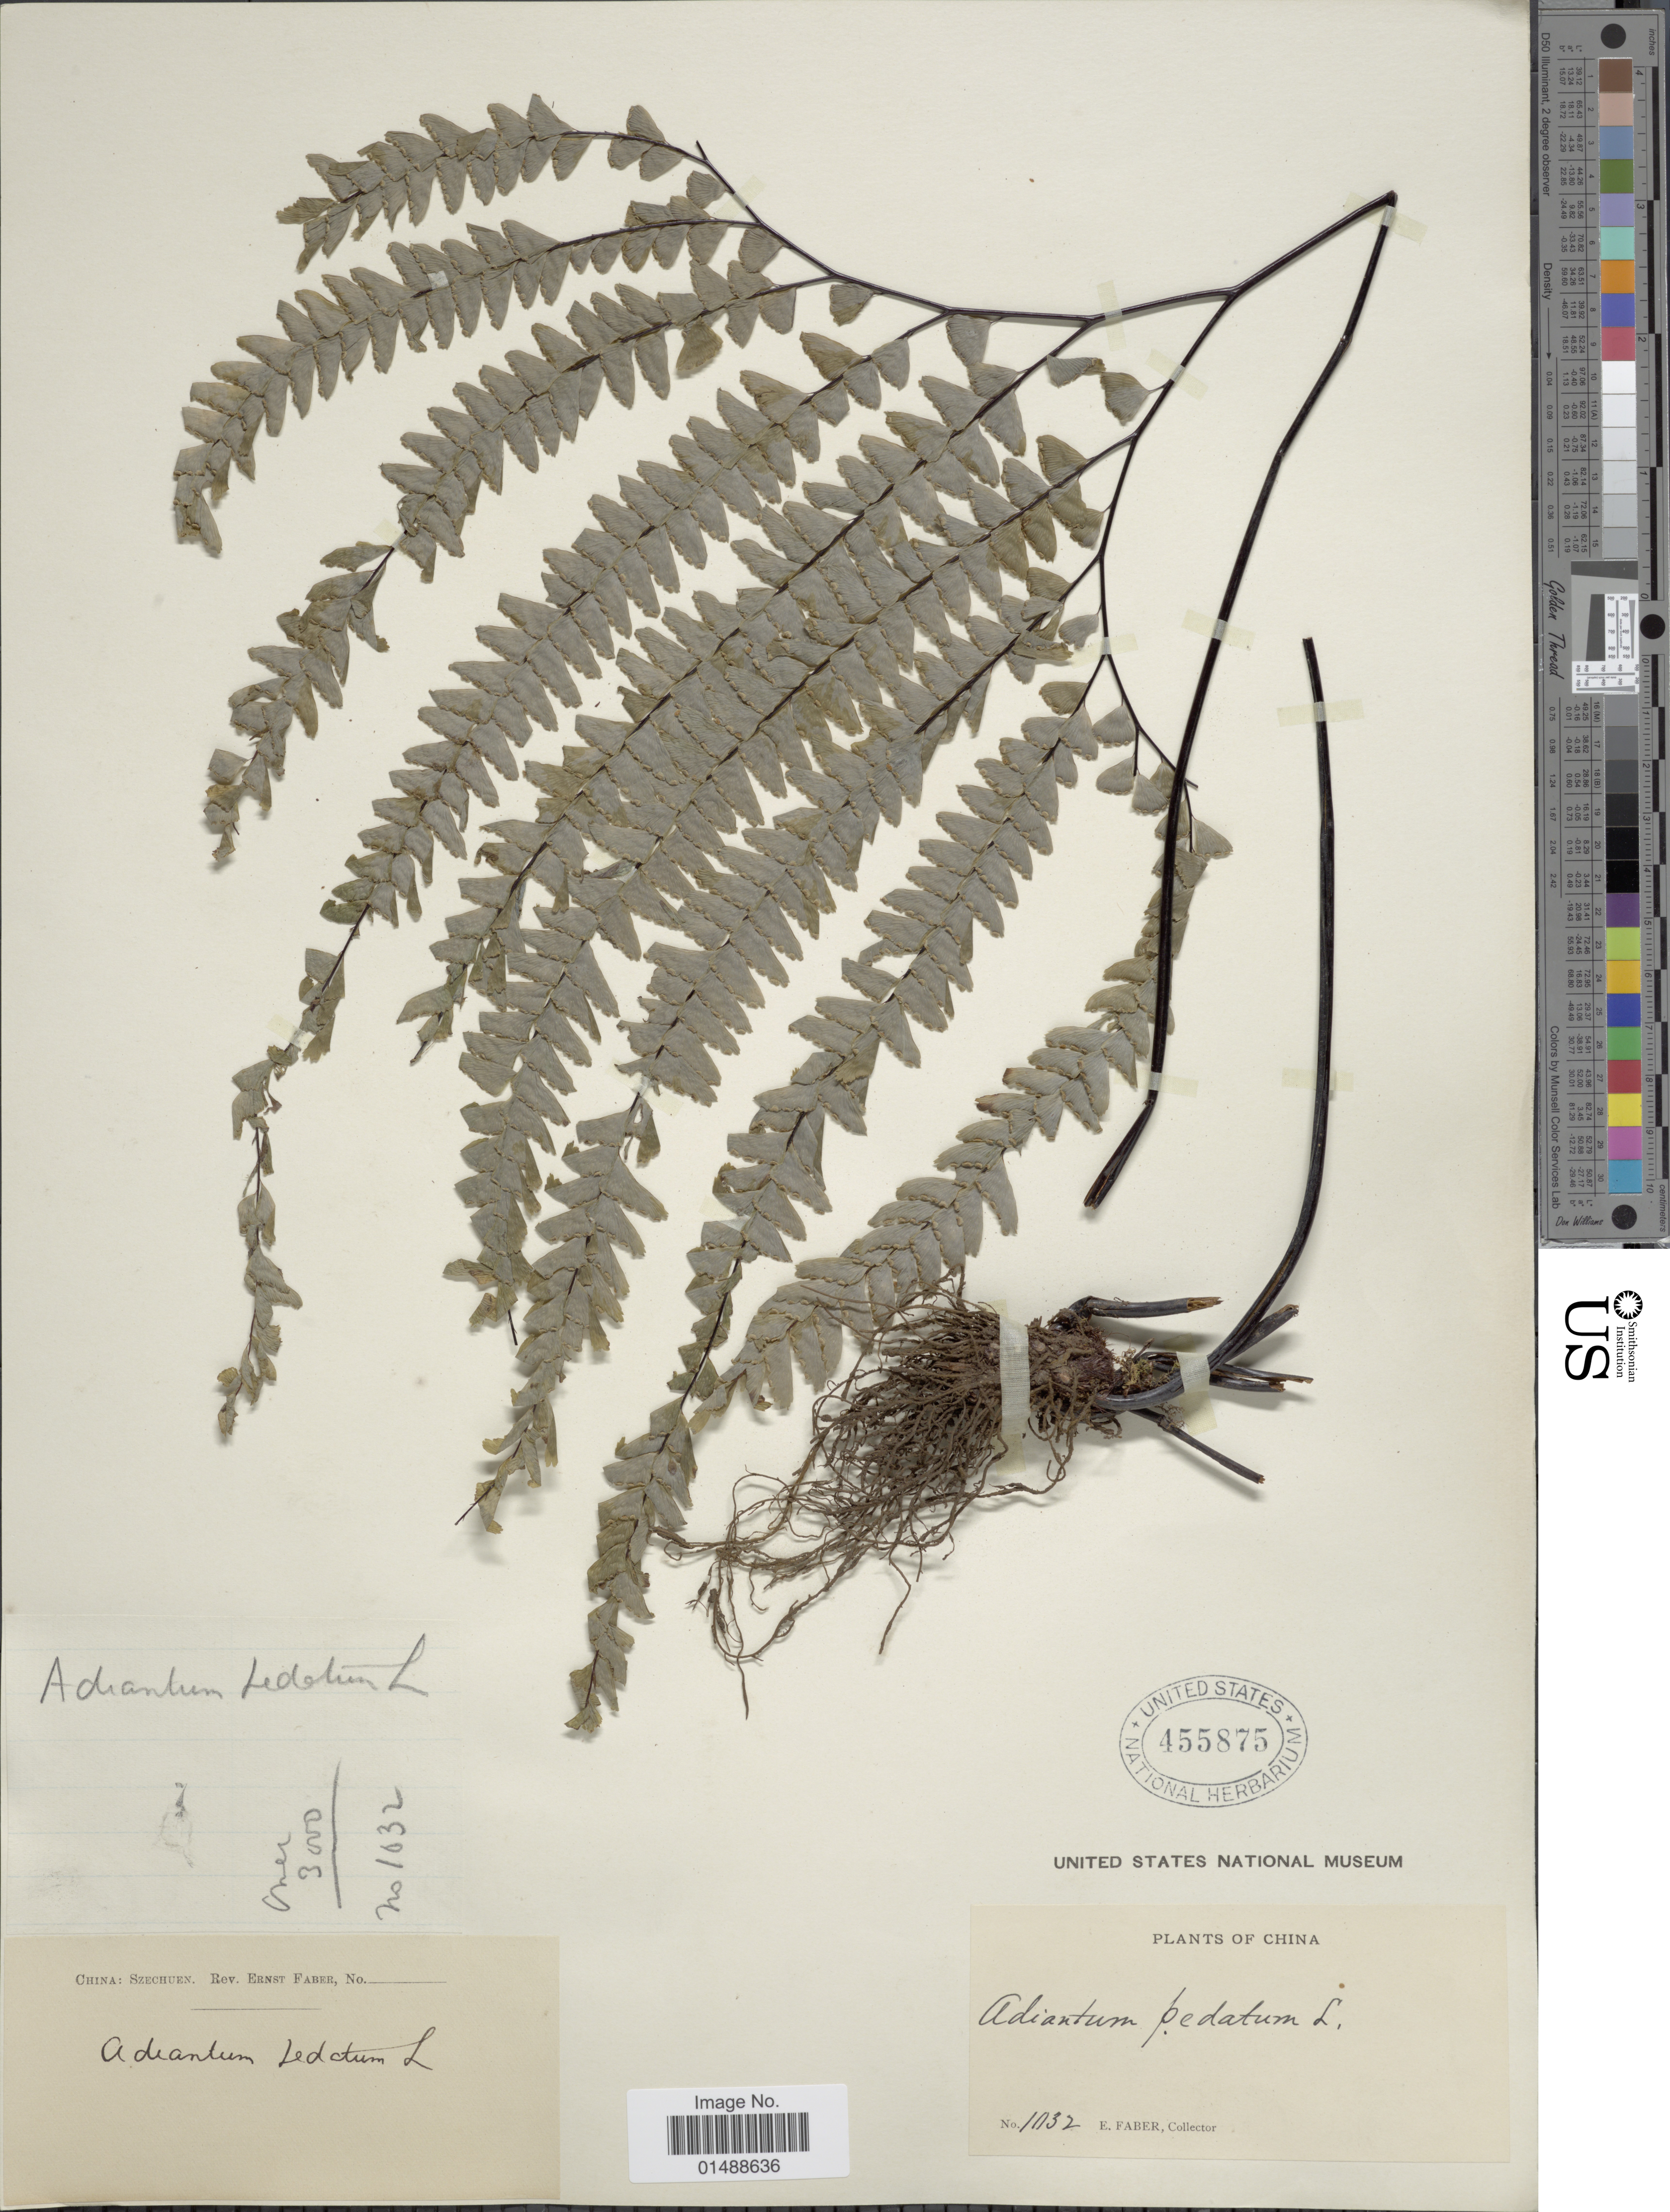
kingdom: Plantae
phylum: Tracheophyta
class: Polypodiopsida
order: Polypodiales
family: Pteridaceae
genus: Adiantum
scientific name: Adiantum pedatum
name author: L.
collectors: E. Faber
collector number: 1032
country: China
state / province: Sichuan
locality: China, Szechuen.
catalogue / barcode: US 455875